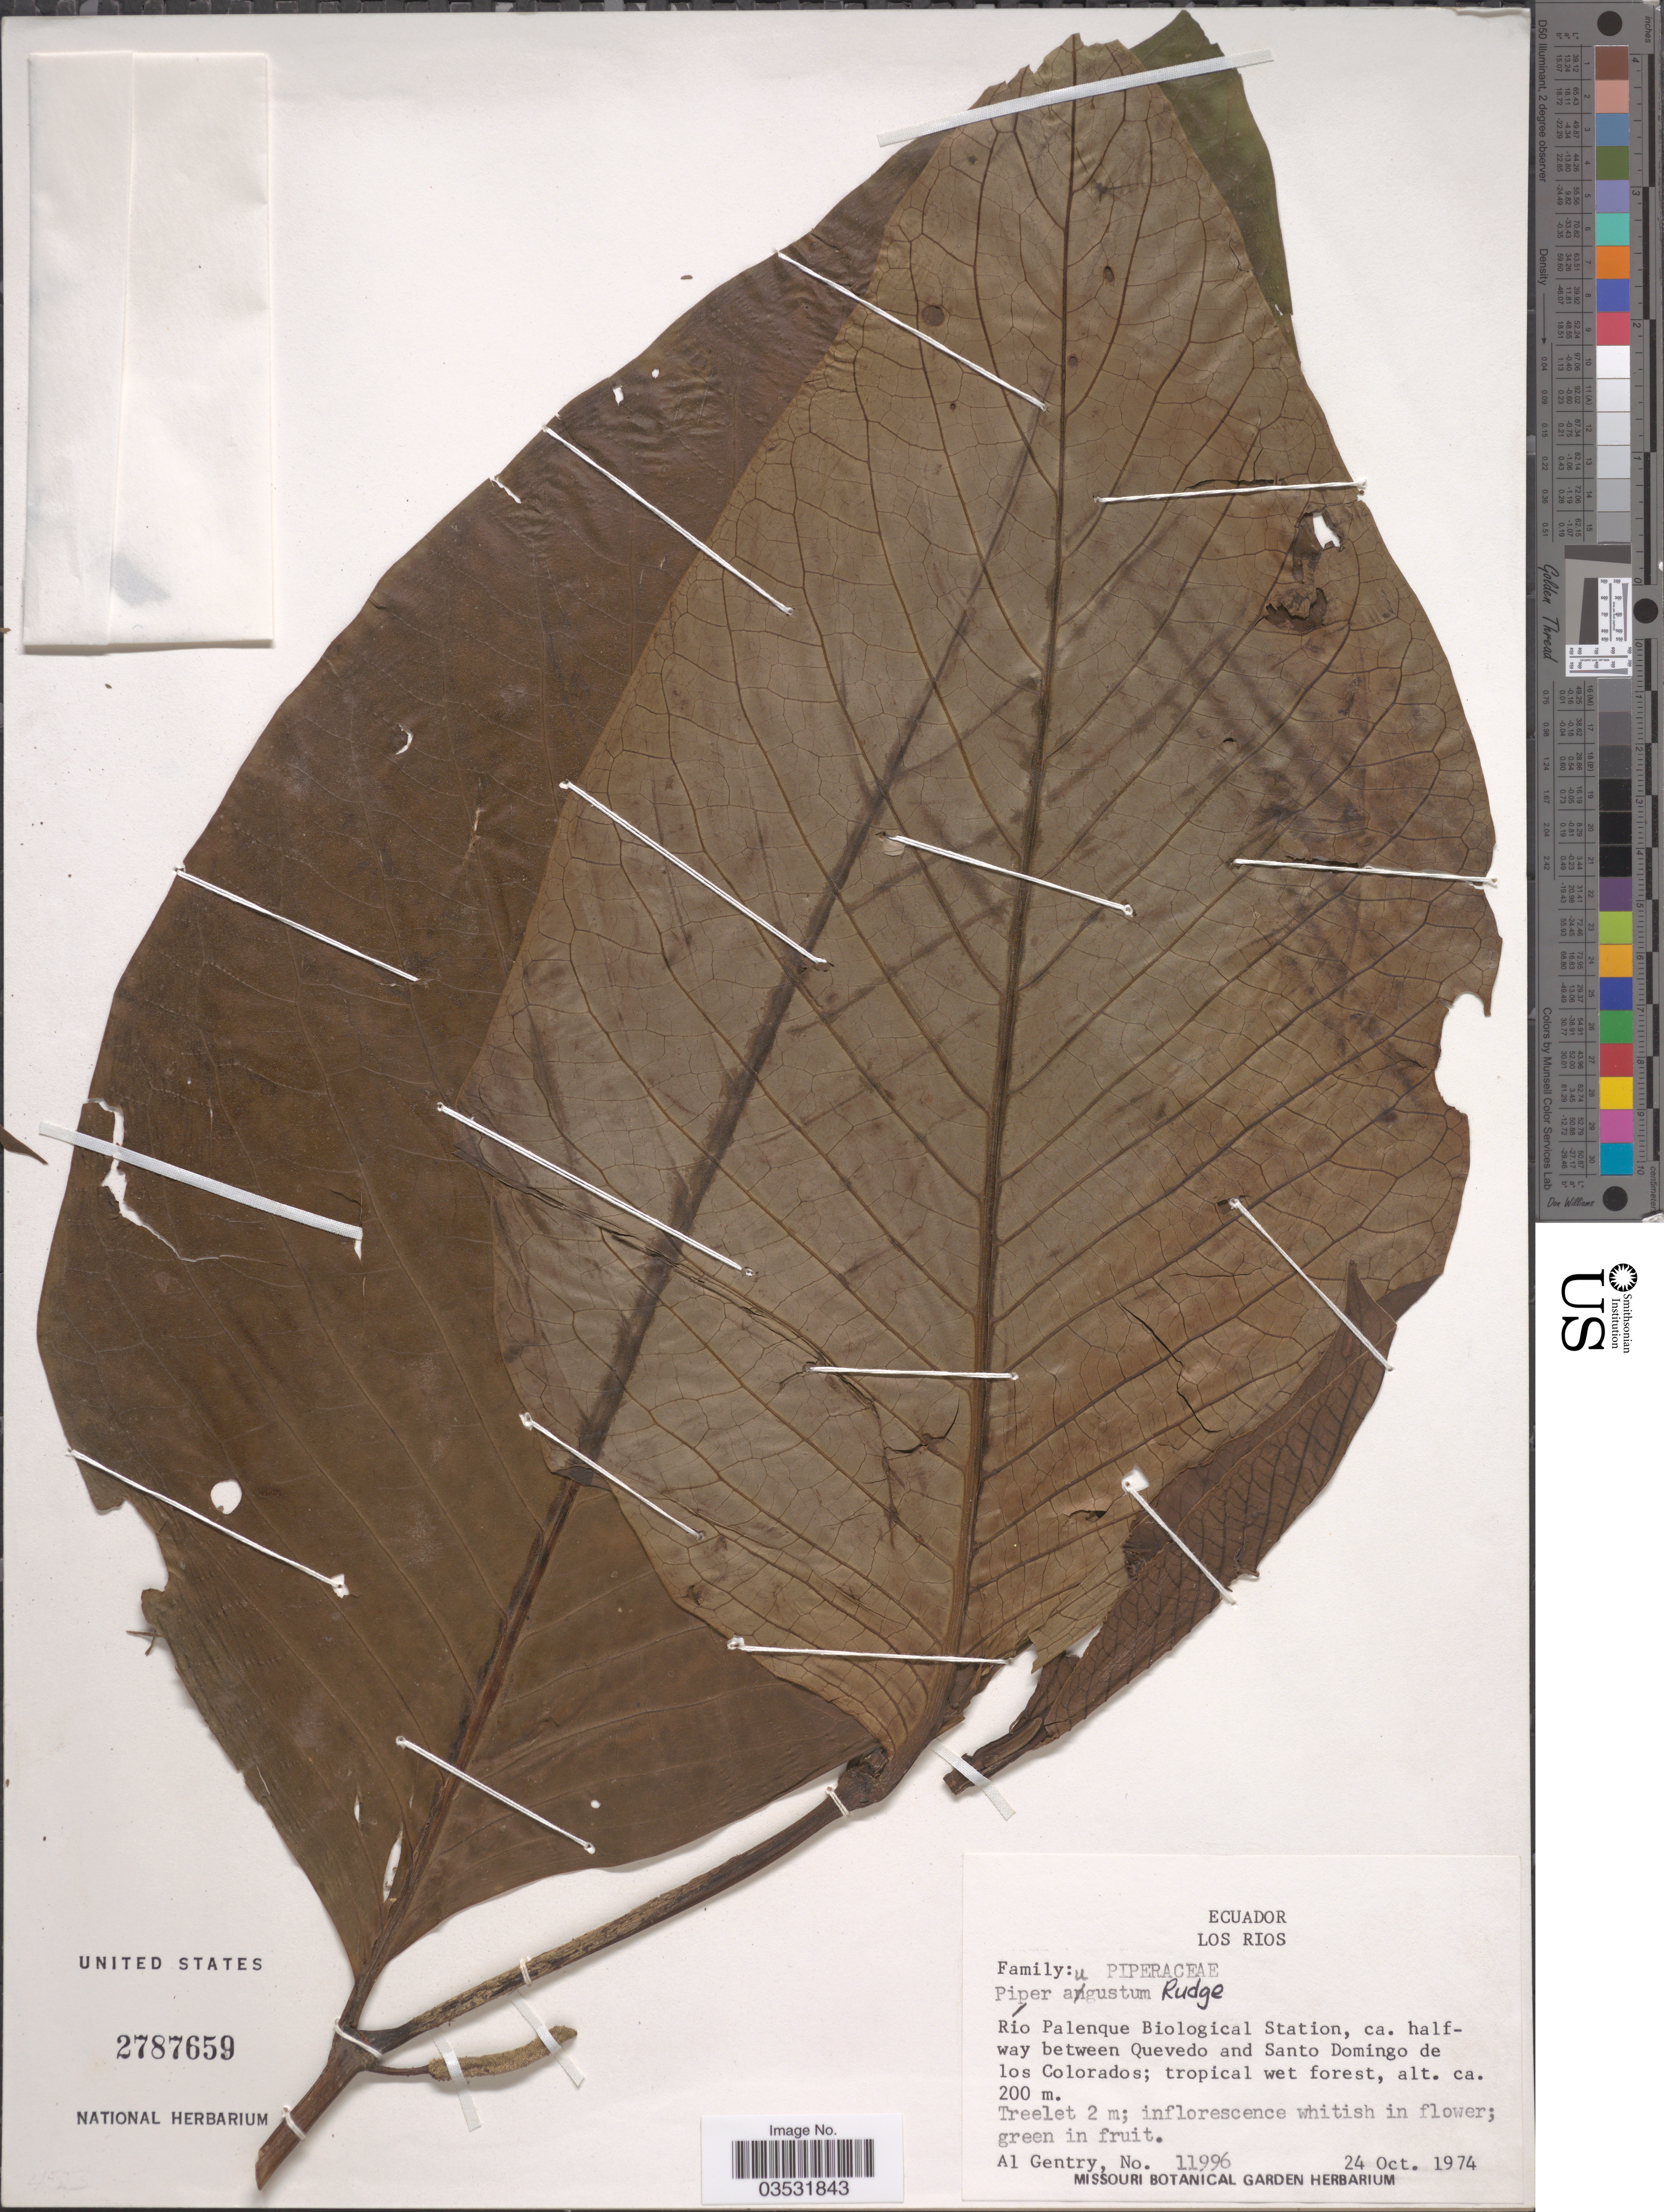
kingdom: Plantae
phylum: Tracheophyta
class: Magnoliopsida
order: Piperales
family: Piperaceae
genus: Piper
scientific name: Piper augustum var. augustum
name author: Rudge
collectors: A. H. Gentry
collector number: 11996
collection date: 1974-10-24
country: Ecuador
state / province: Los Ríos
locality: Río Palenque Biological Station, ca. halfway between Quevedo and Santo Domingo de los Colorados.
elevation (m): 200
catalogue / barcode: US 2787659